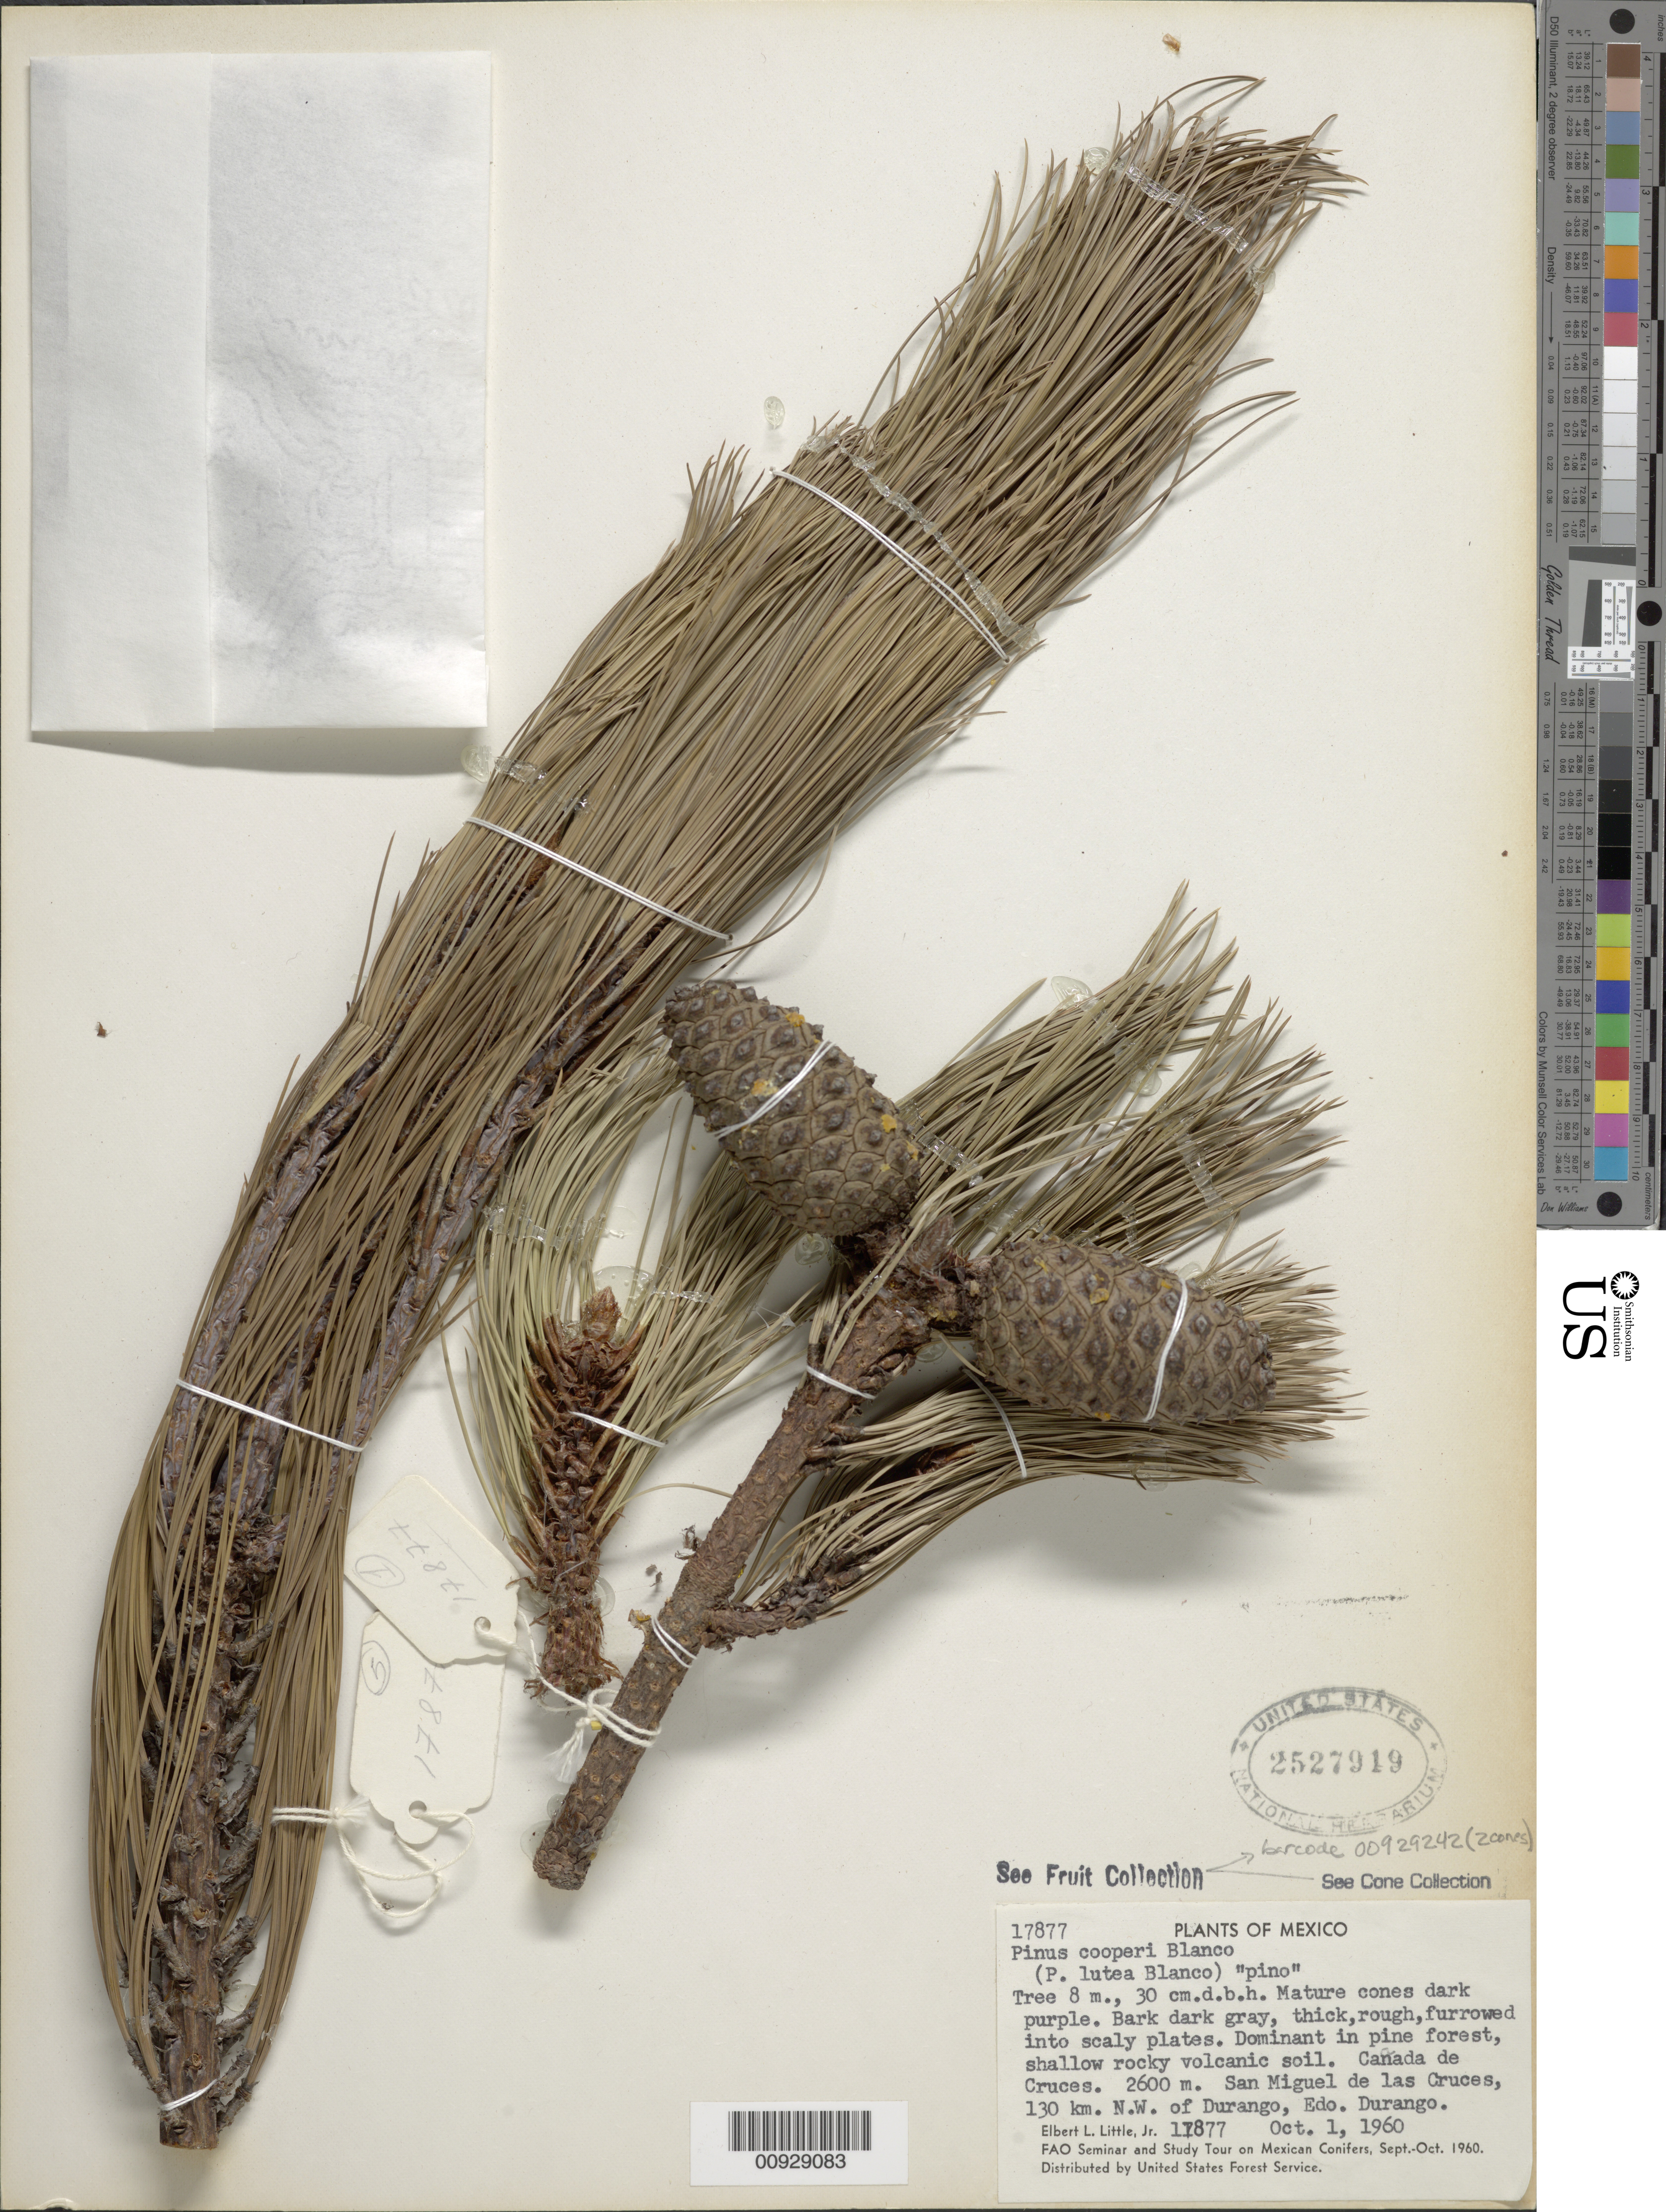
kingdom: Plantae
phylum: Tracheophyta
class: Pinopsida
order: Pinales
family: Pinaceae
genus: Pinus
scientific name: Pinus cooperi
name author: C.E. Blanco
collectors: E. L. Little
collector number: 17877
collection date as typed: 01 Oct 1960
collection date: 1960-10-01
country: Mexico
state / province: Durango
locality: Cañada de Cruces, San Miguel de las Cruces, 130 km. NW of Durango, Edo. Durango.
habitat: Dominant in Pine forest, shallow rocky volcanic soil.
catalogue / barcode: US 2527919